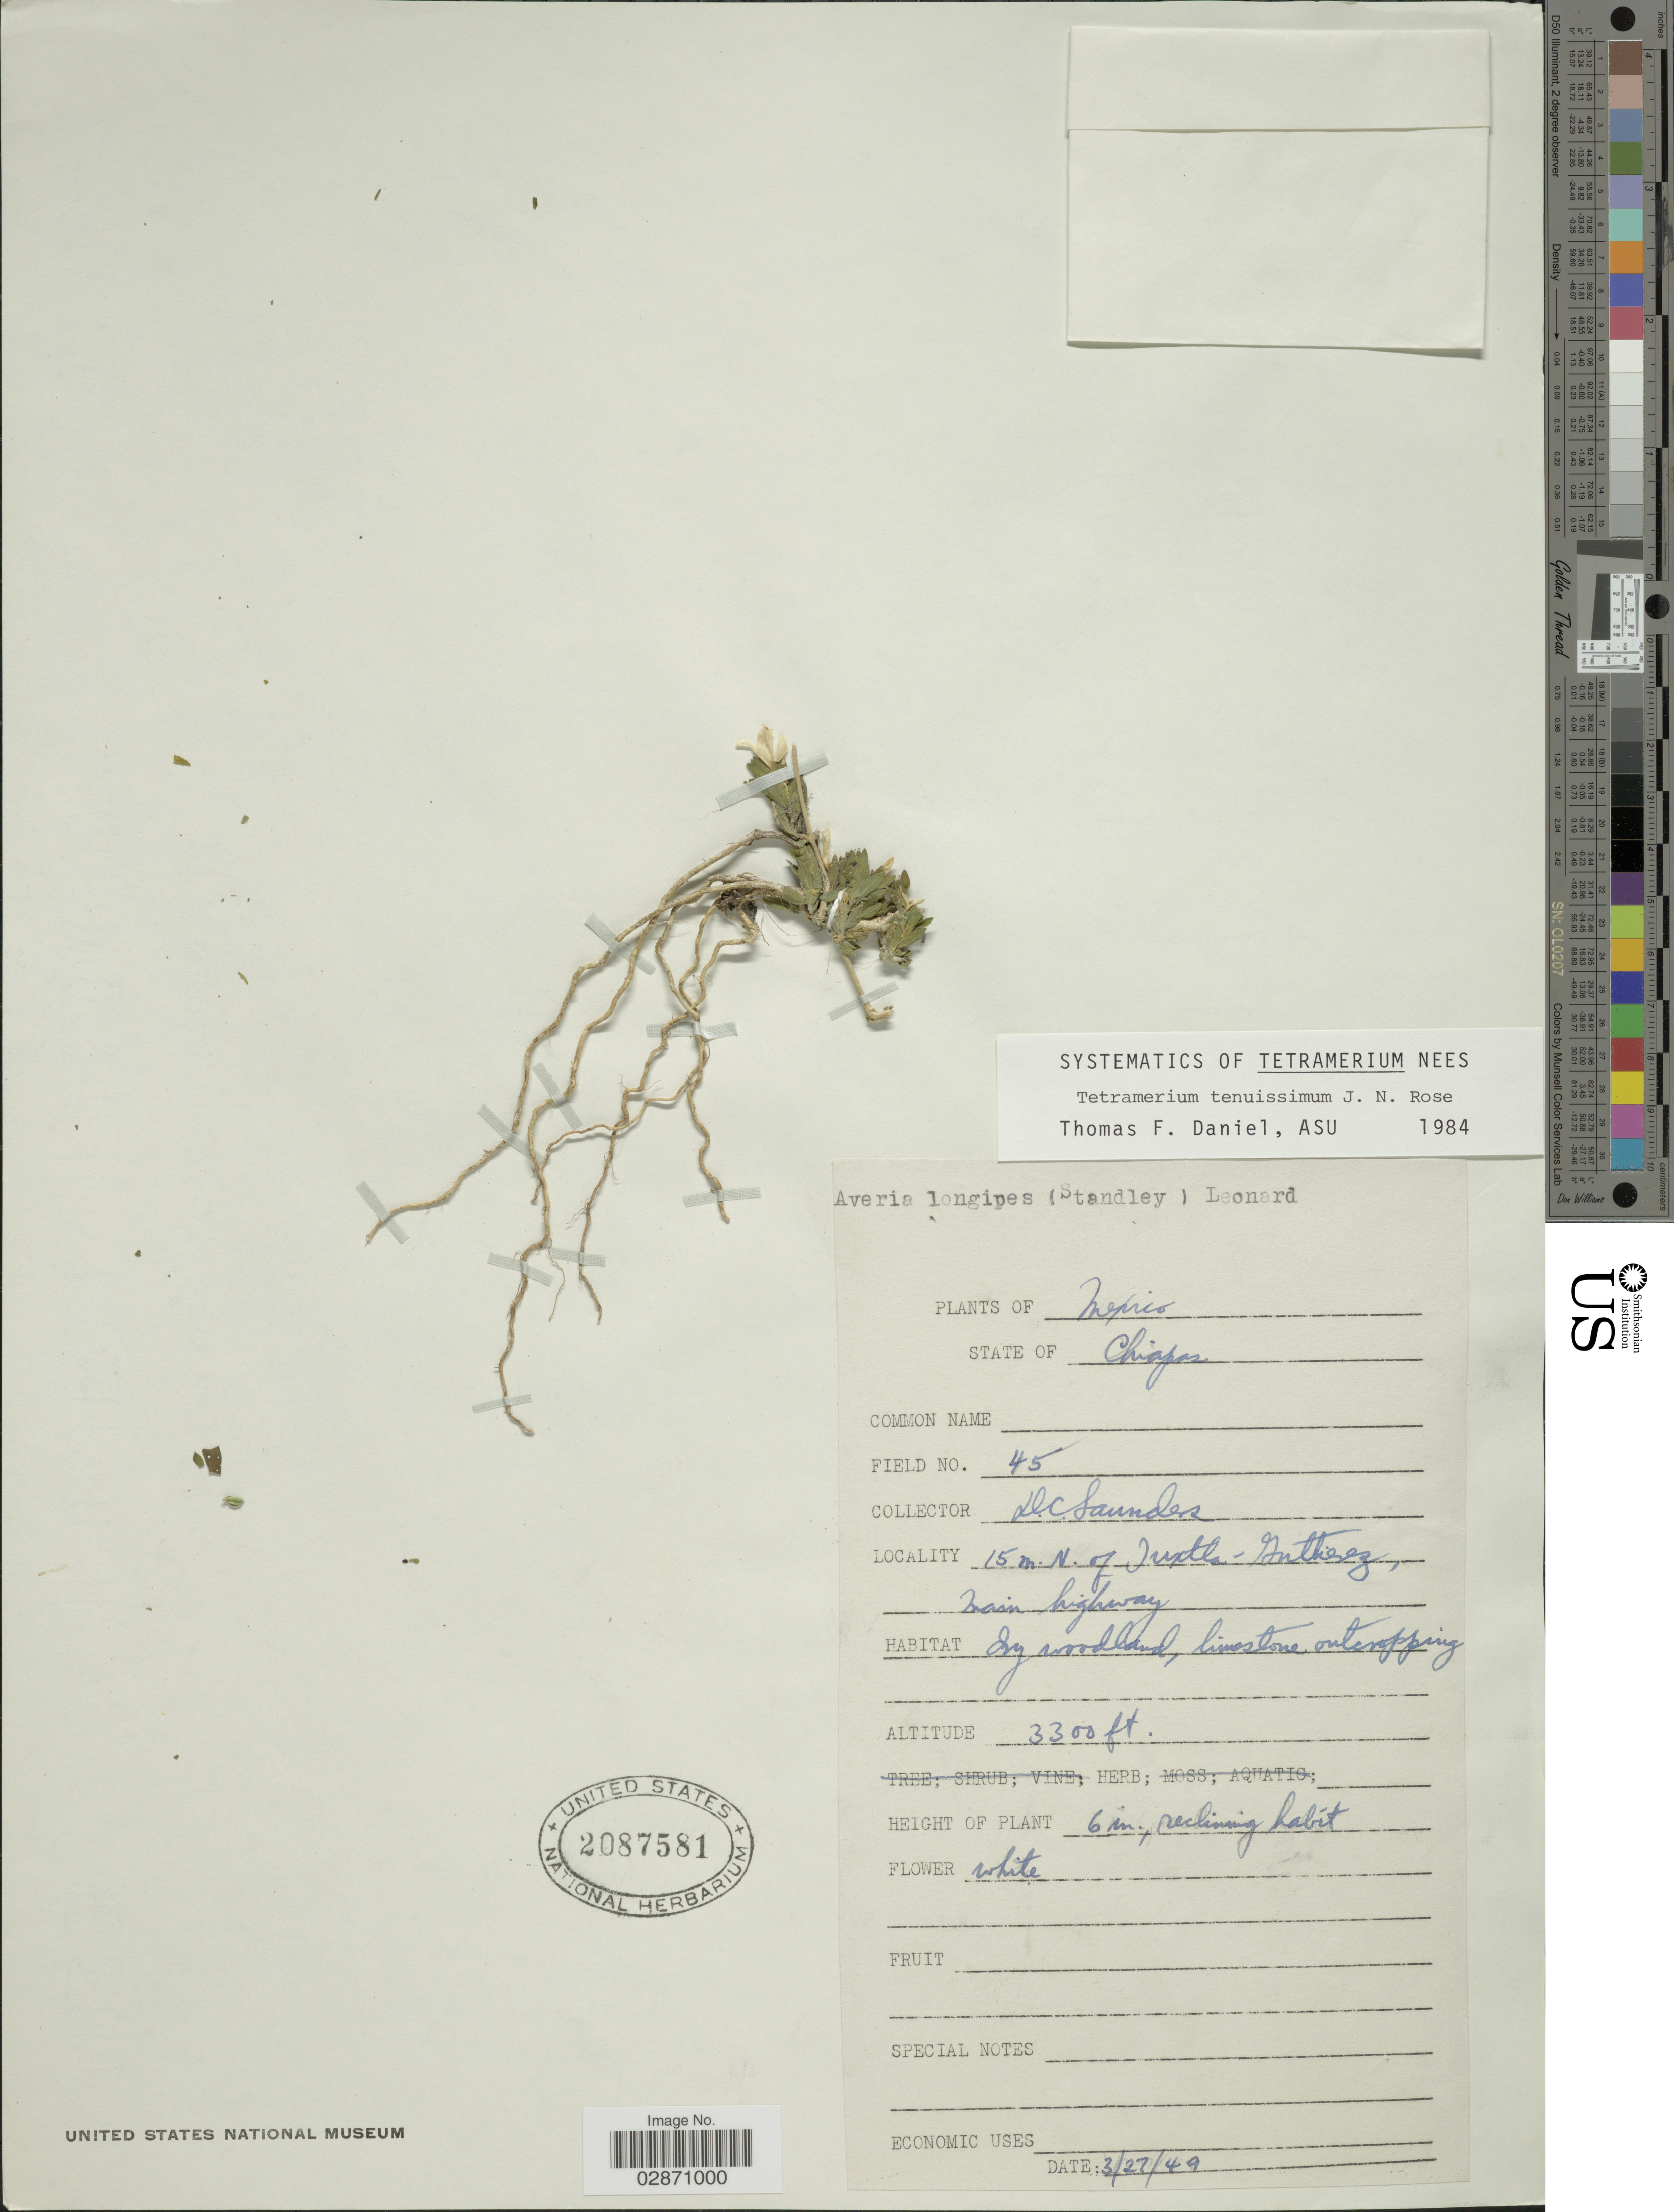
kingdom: Plantae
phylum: Tracheophyta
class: Magnoliopsida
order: Lamiales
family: Acanthaceae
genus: Tetramerium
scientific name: Tetramerium tenuissimum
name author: Rose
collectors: D. C. Saunders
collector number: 45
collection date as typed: Transcribed d/m/y: 27/3/49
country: Mexico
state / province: Chiapas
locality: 15 m. N of Tuxtla - Gutierrez.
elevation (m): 1006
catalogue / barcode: US 2087581